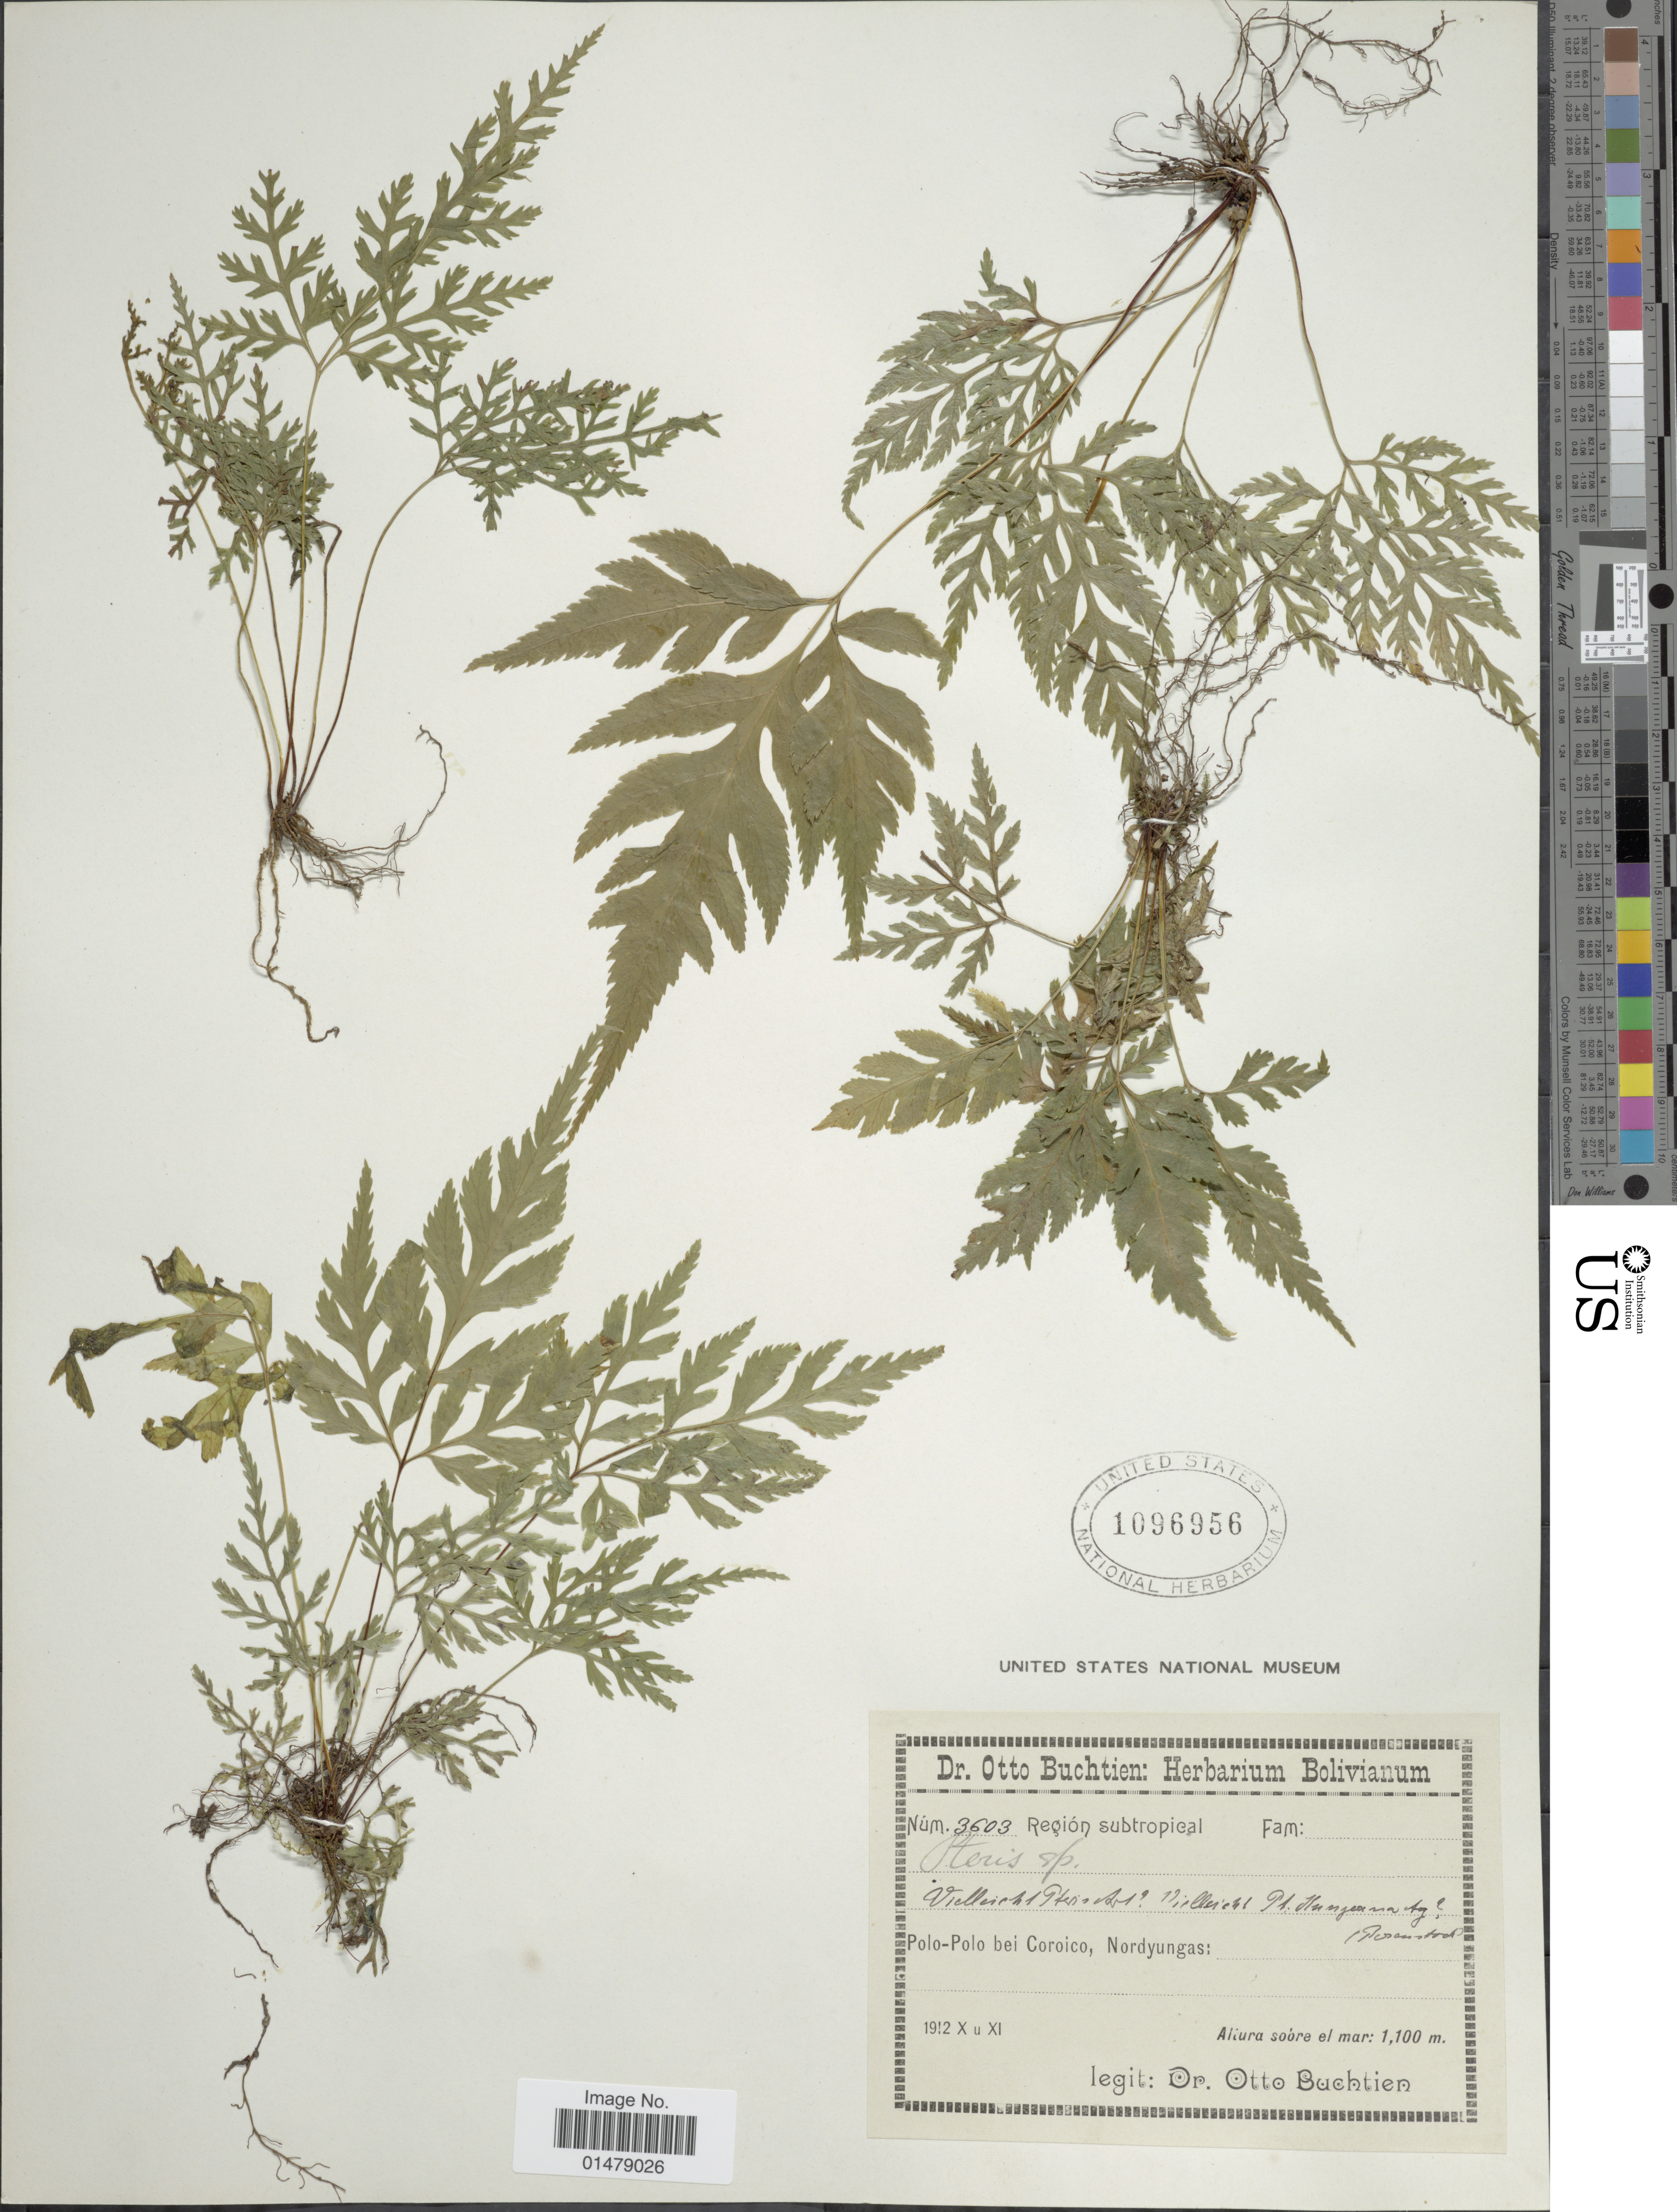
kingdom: Plantae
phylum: Tracheophyta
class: Polypodiopsida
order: Polypodiales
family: Pteridaceae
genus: Pteris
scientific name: Pteris altissima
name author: Poir.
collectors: O. Buchtien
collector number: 3603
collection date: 1912-10/1912-11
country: Bolivia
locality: Polo-Polo bei Coroico, Nordyungas.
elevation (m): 1100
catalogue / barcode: US 1096956